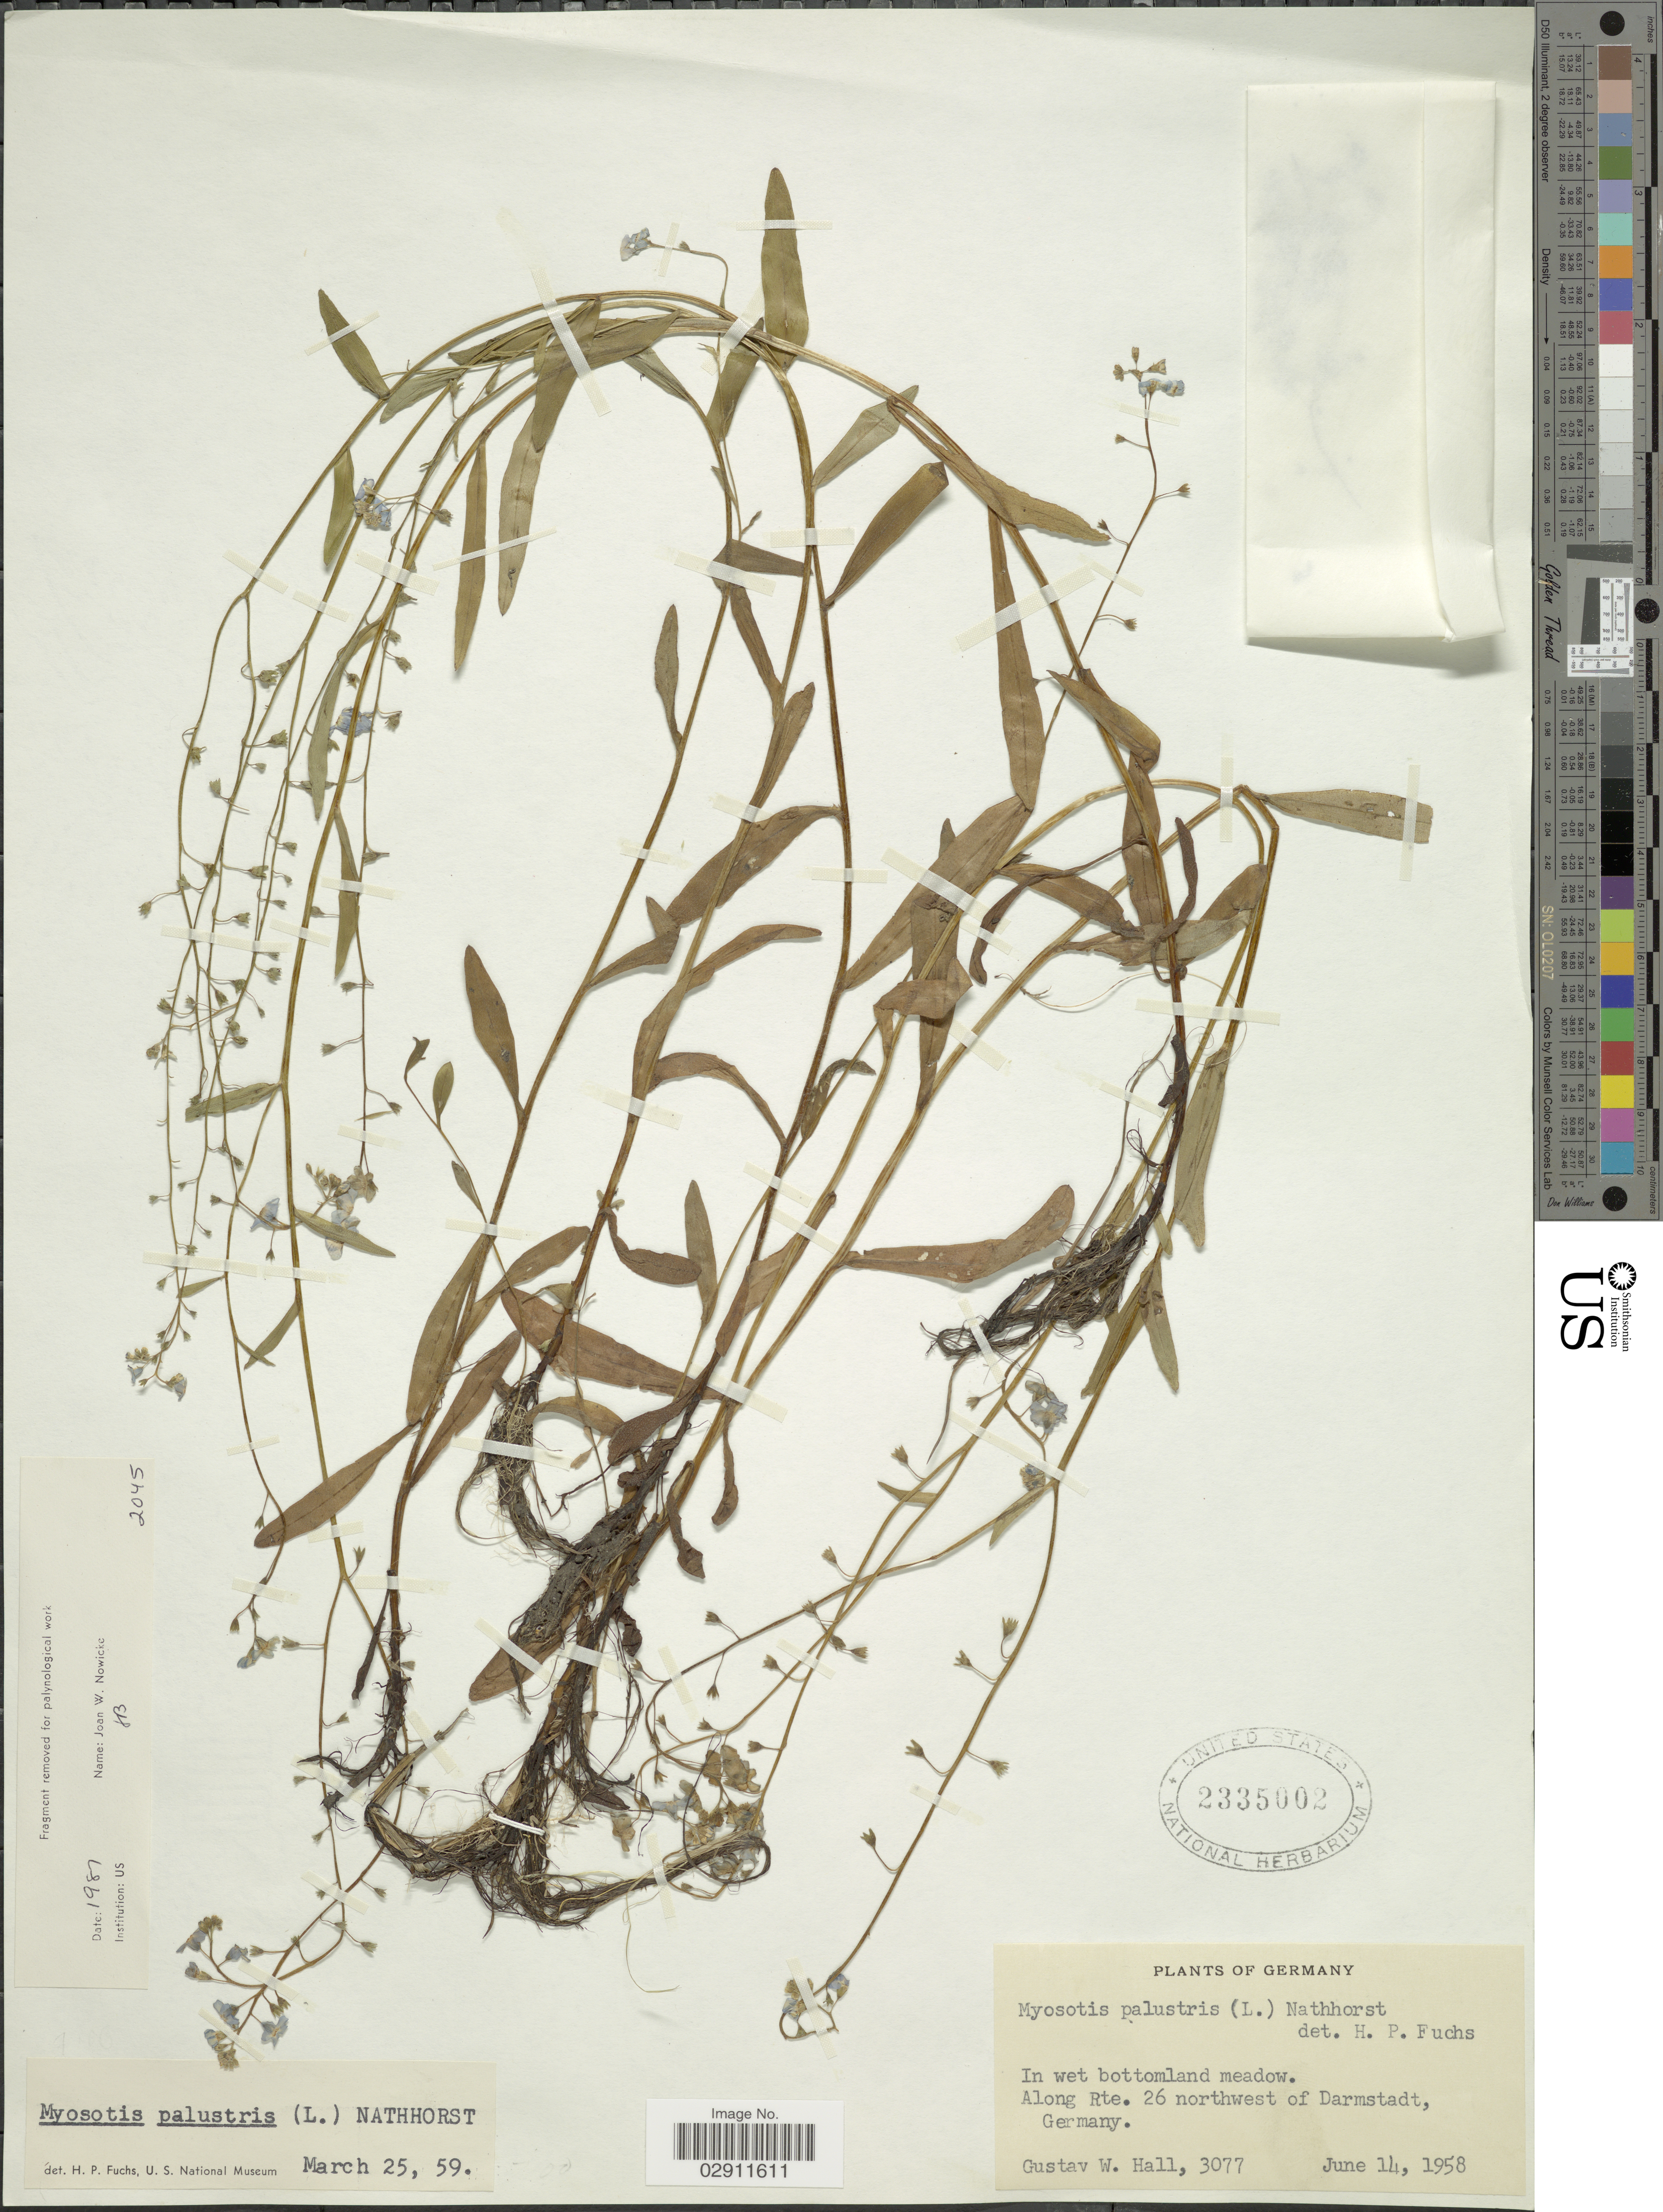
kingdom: Plantae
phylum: Tracheophyta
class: Magnoliopsida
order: Boraginales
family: Boraginaceae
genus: Myosotis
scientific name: Myosotis palustris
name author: L.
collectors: G. Hall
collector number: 3077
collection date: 1958-06-14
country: Germany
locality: Along Rte. 26 northwest of Darmstadt.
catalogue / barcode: US 2335002